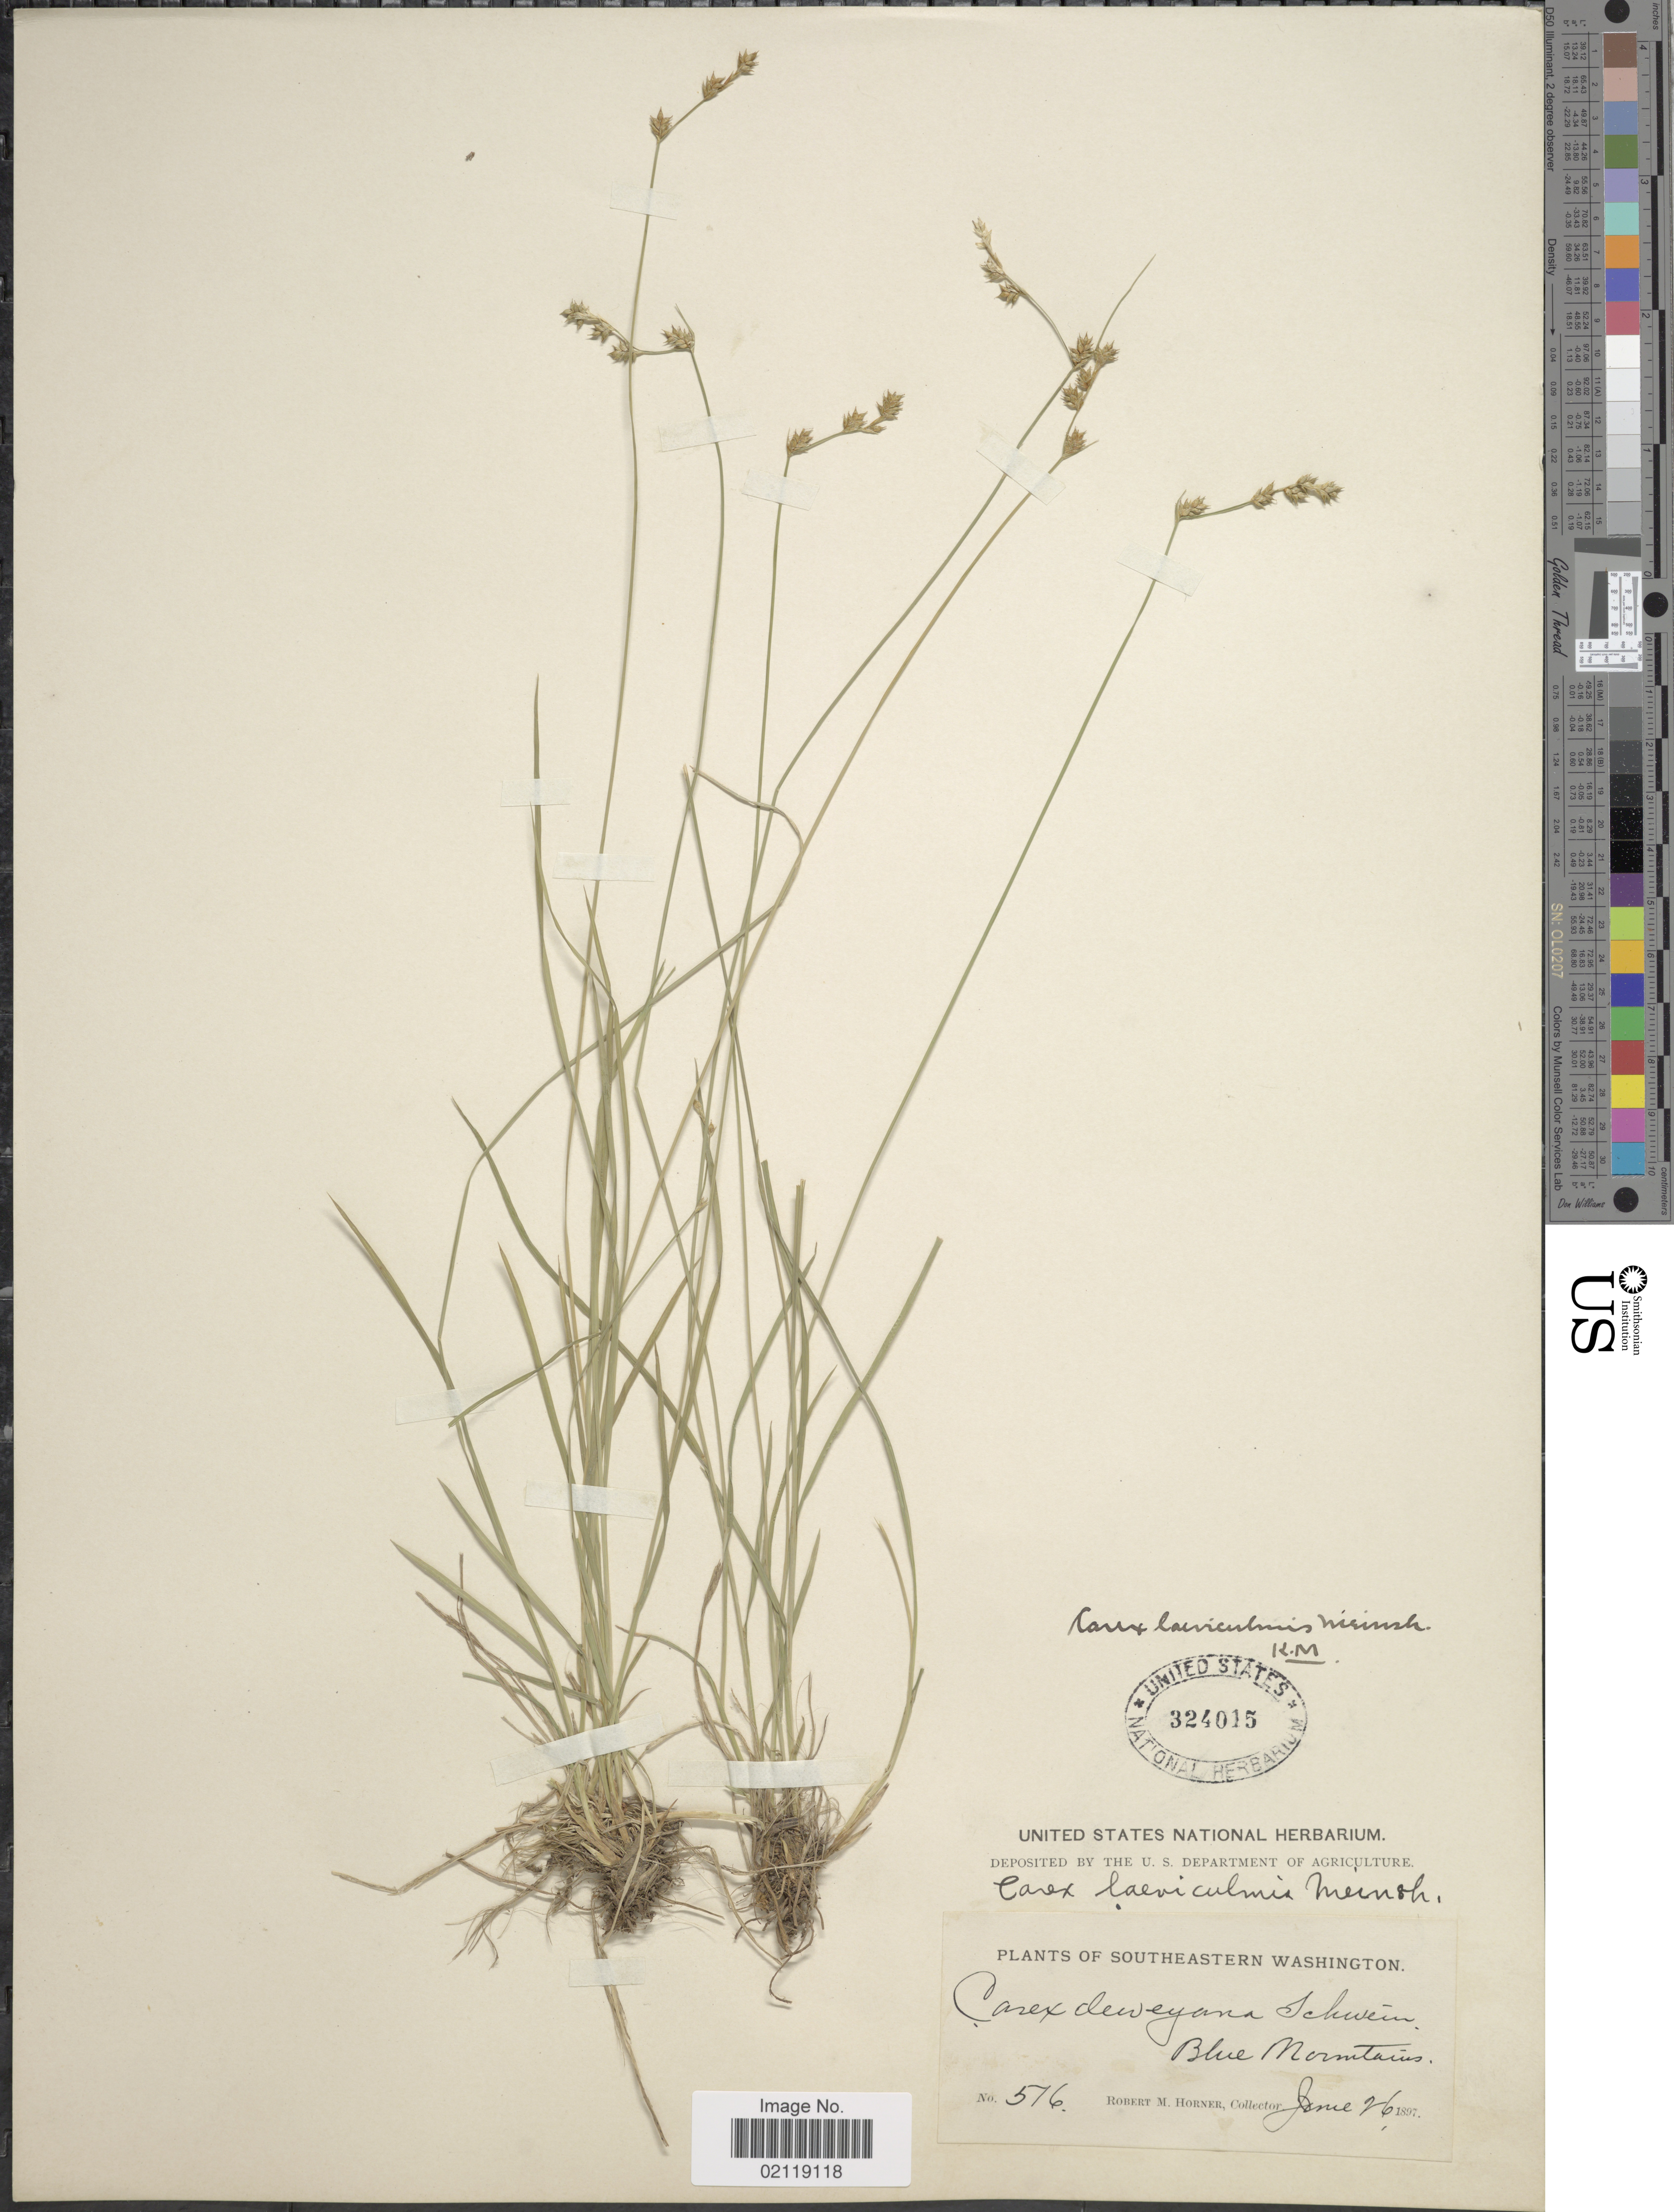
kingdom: Plantae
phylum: Tracheophyta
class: Liliopsida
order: Poales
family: Cyperaceae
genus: Carex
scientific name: Carex laeviculmis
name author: Meinsh.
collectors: R. Horner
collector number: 516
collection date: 1897-06-26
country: United States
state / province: Washington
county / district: Clallam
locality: Southeastern Washington. Blue Mountains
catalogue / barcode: US 324015